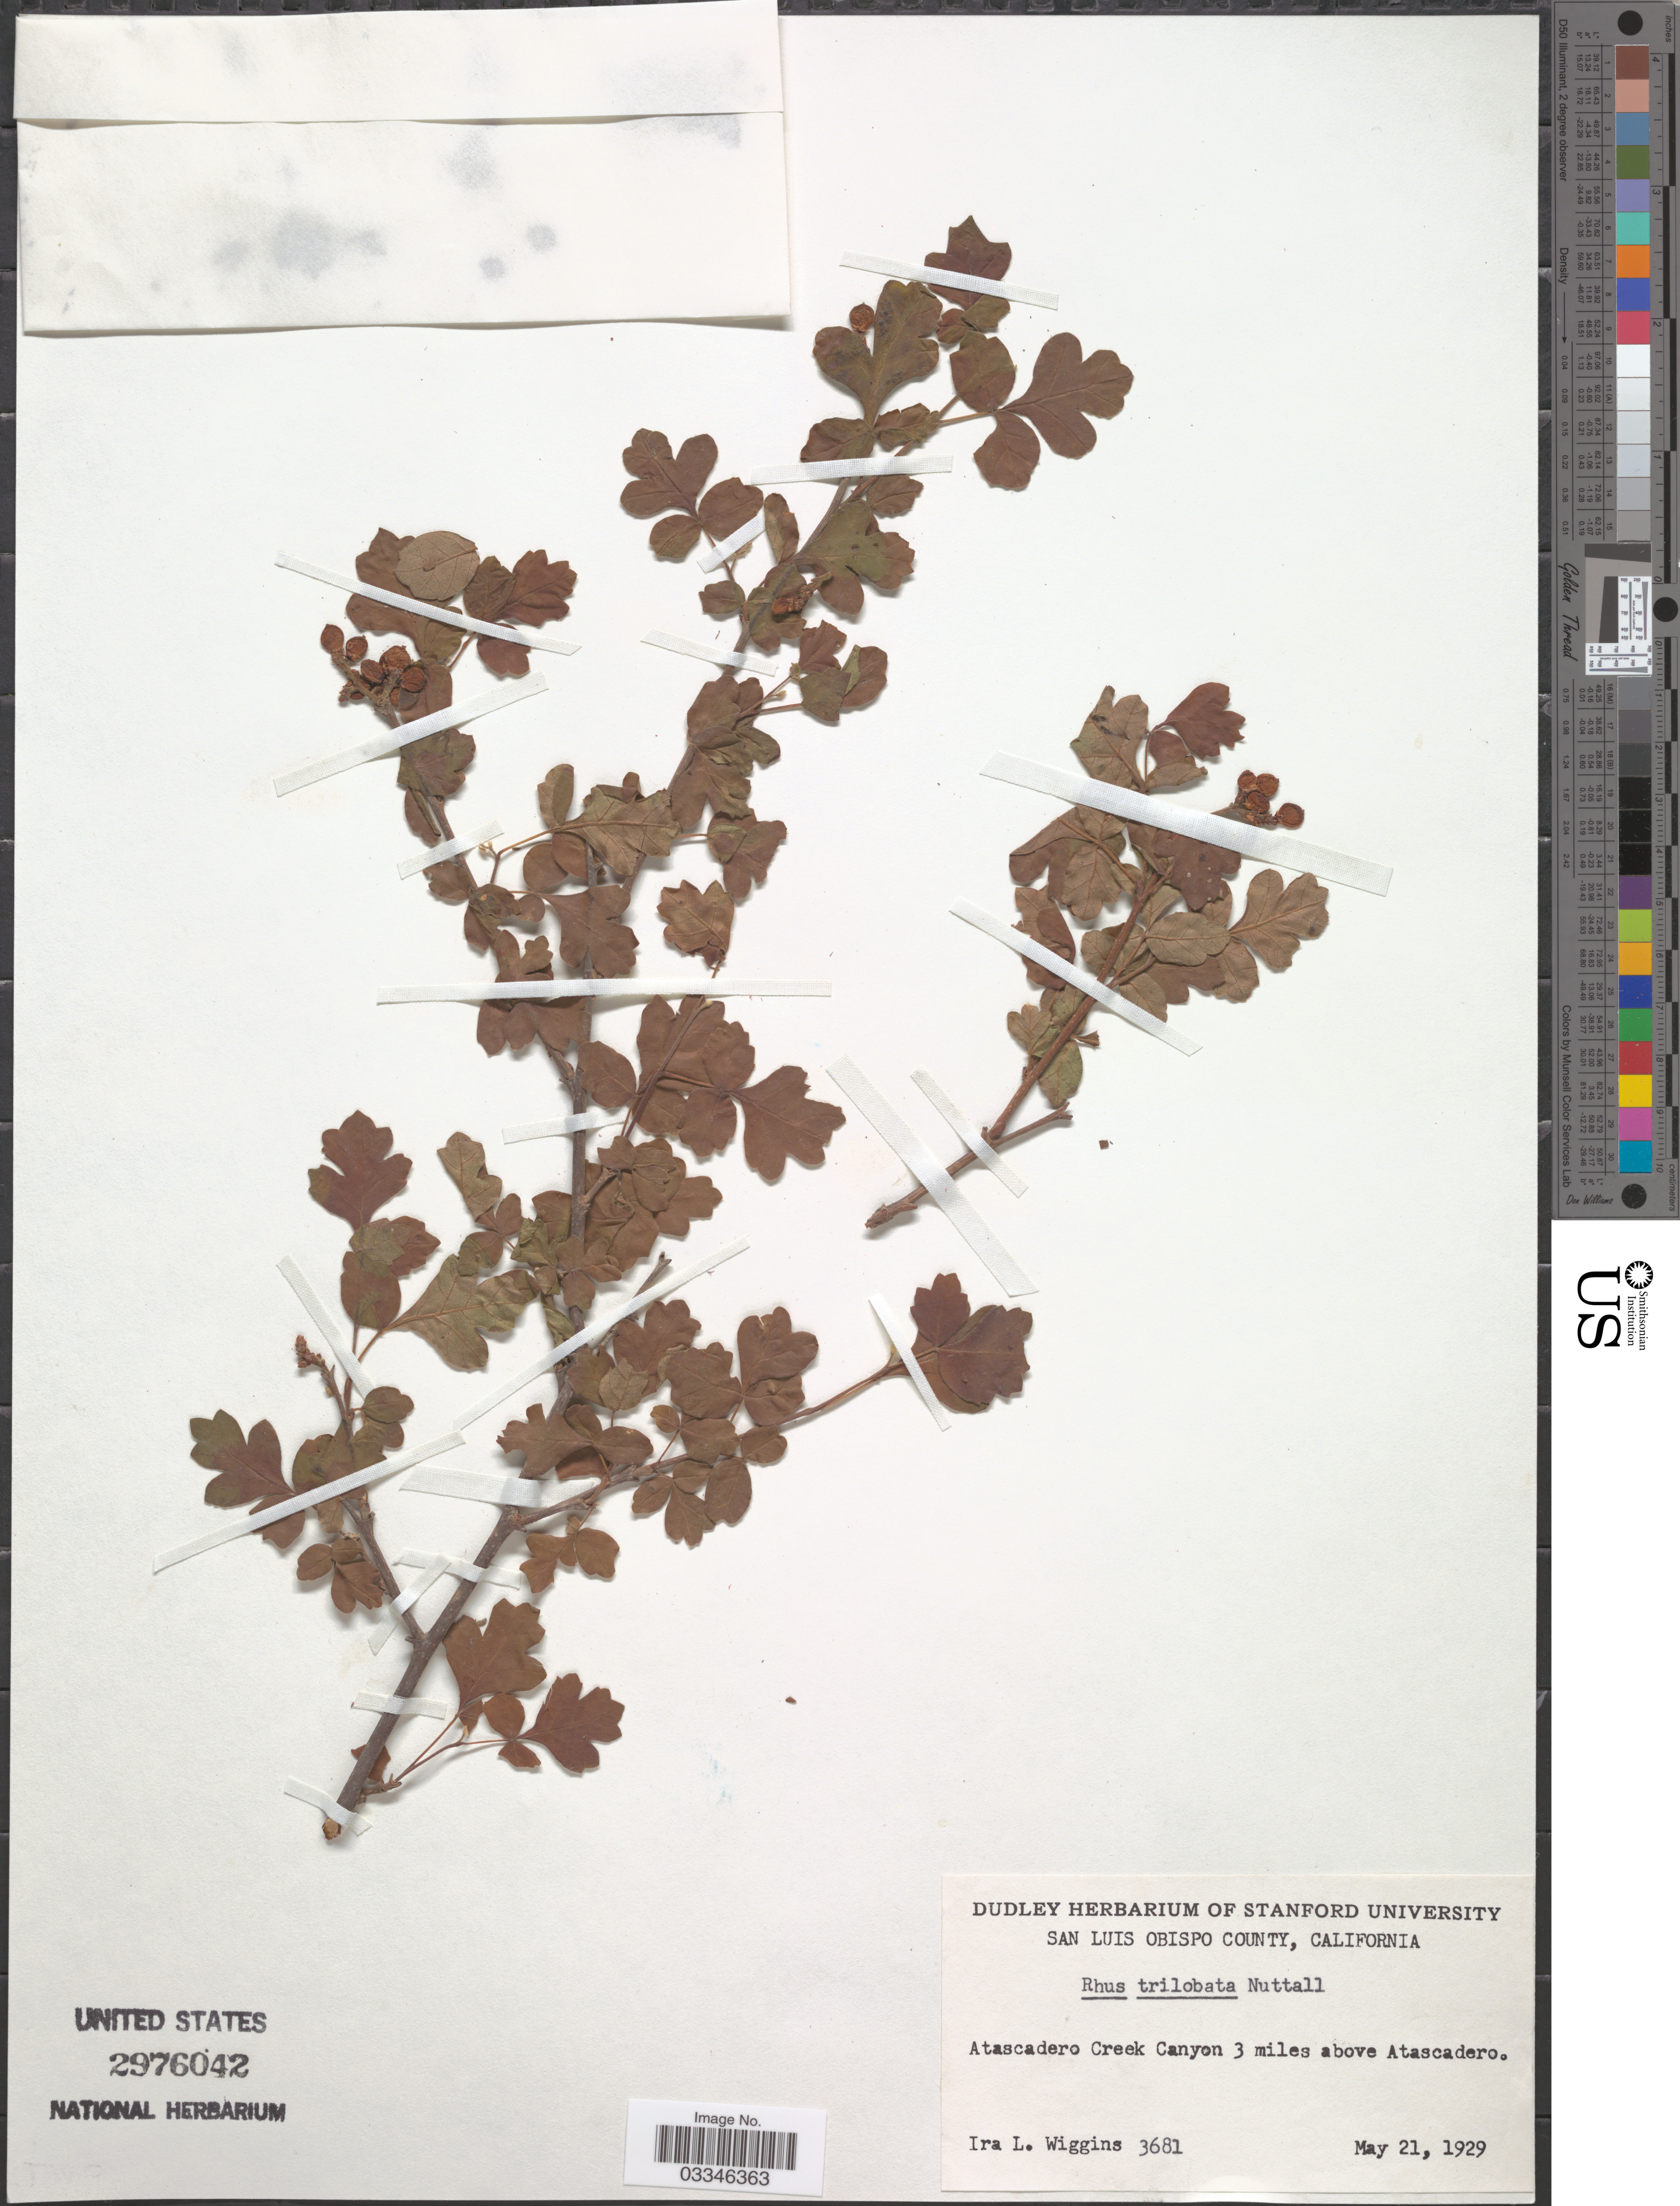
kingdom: Plantae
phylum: Tracheophyta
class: Magnoliopsida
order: Sapindales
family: Anacardiaceae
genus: Rhus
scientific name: Rhus trilobata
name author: Nutt.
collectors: I. L. Wiggins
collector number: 3681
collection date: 1929-05-21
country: United States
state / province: California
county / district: San Luis Obispo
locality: San Luis Obispo County. Atascadero Creek Canyon 3 miles above Atascadero.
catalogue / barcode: US 2976042